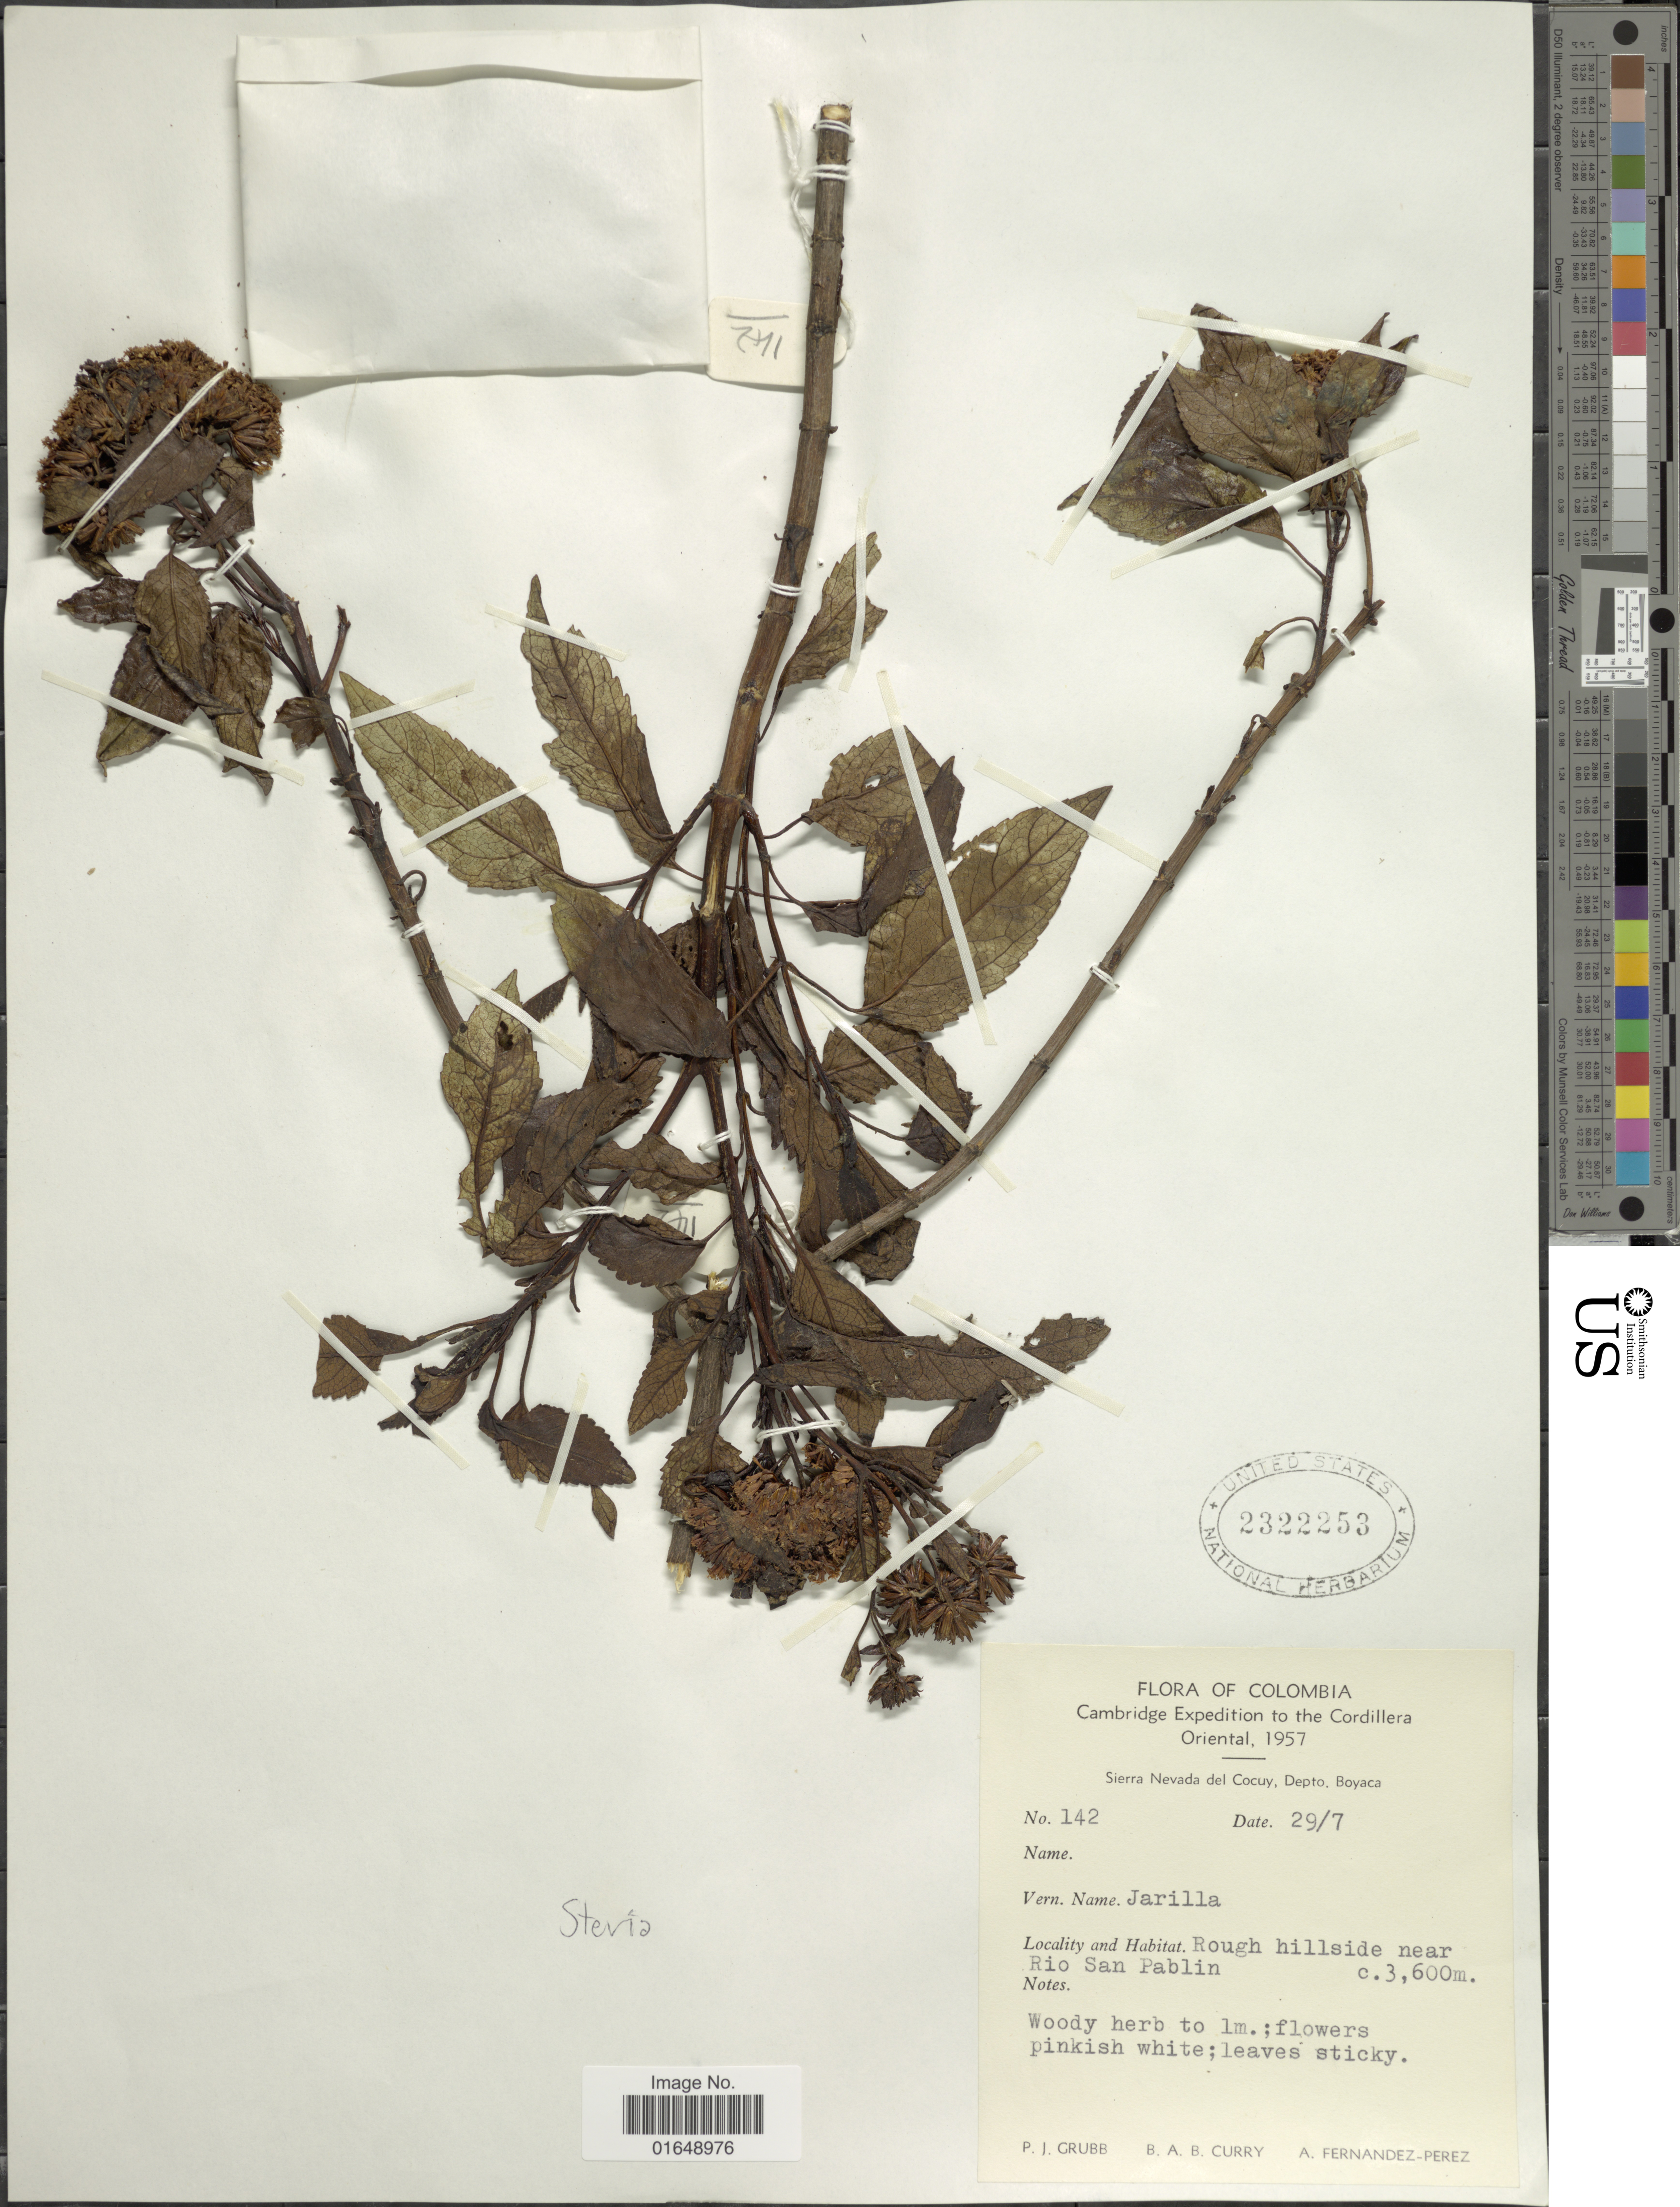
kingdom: Plantae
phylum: Tracheophyta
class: Magnoliopsida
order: Asterales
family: Asteraceae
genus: Stevia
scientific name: Stevia sp.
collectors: P. J. Grubb, B. Curry & A. Fernández-Pérez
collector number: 142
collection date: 1957-07-29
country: Colombia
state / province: Boyacá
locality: Sierra Nevada del Cocuy, Cordillera Oriental, rough hillside near Rio San Pablin.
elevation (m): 3600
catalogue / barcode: US 2322253